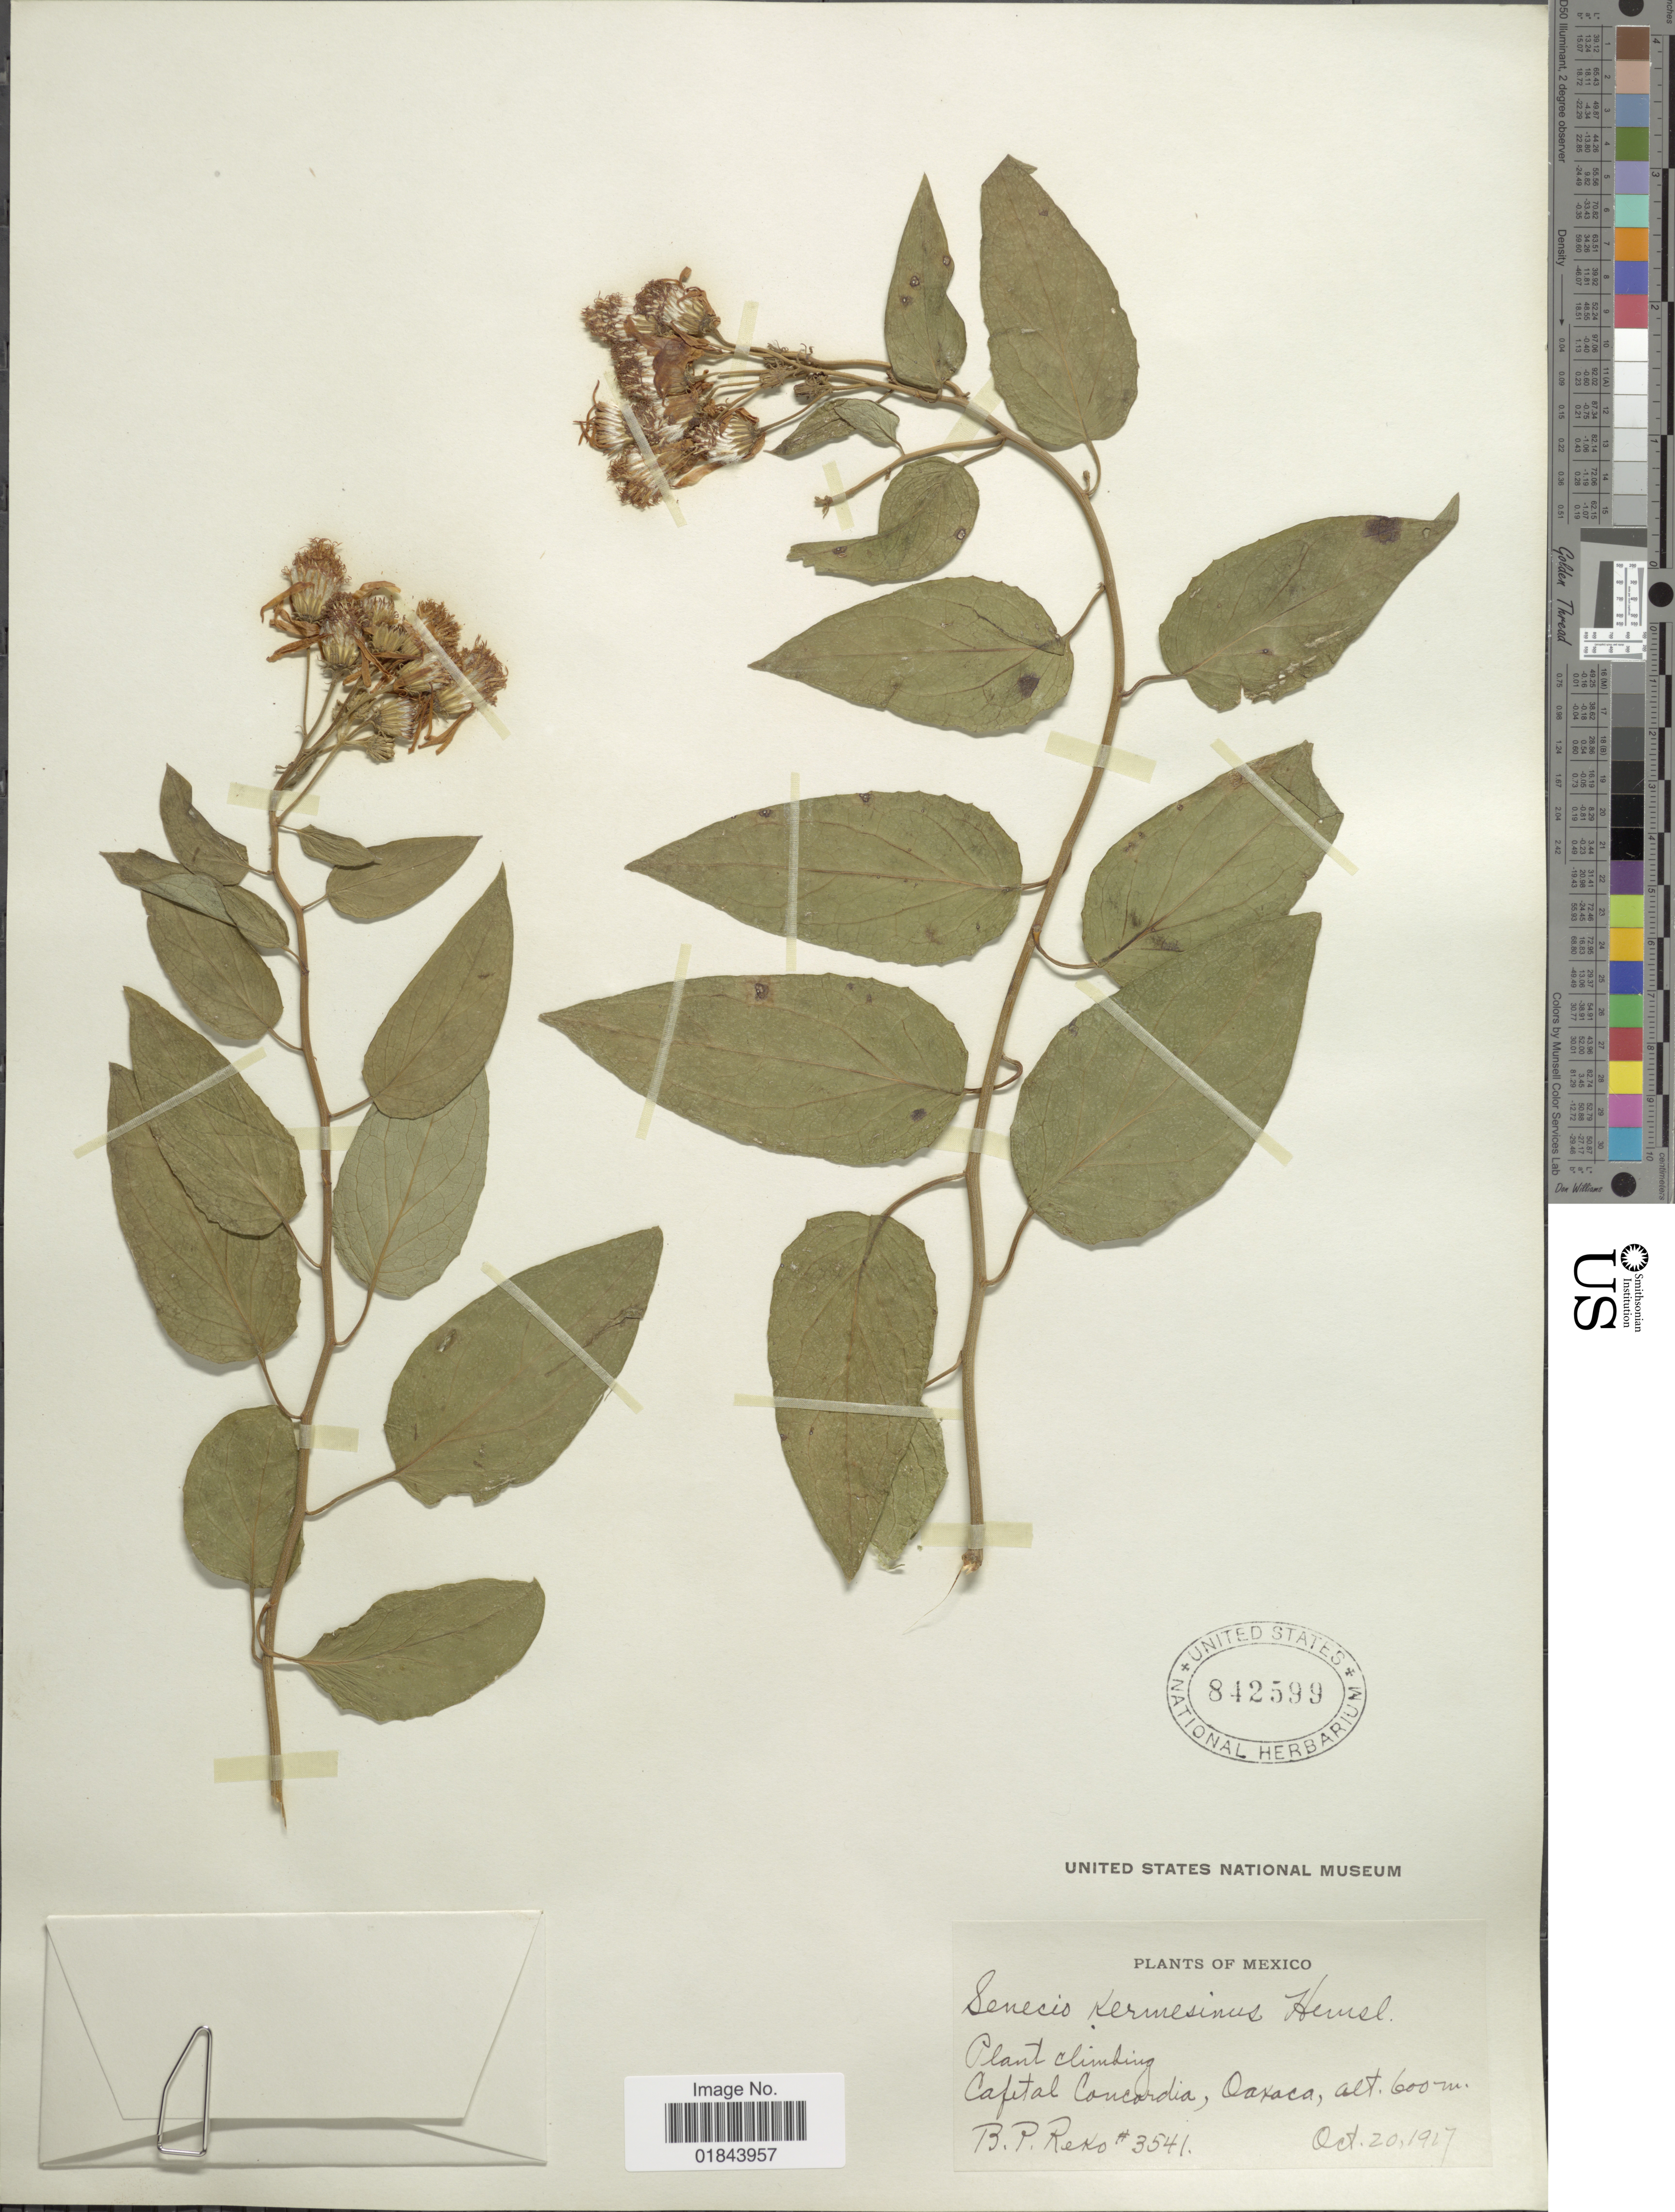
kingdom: Plantae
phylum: Tracheophyta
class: Magnoliopsida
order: Asterales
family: Asteraceae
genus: Pseudogynoxys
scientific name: Pseudogynoxys haenkei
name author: (DC.) Cabrera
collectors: B. P. Reko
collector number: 3541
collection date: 1917-10-20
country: Mexico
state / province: Oaxaca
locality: Plant climbing, Capital Concordia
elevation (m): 600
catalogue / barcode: US 842599